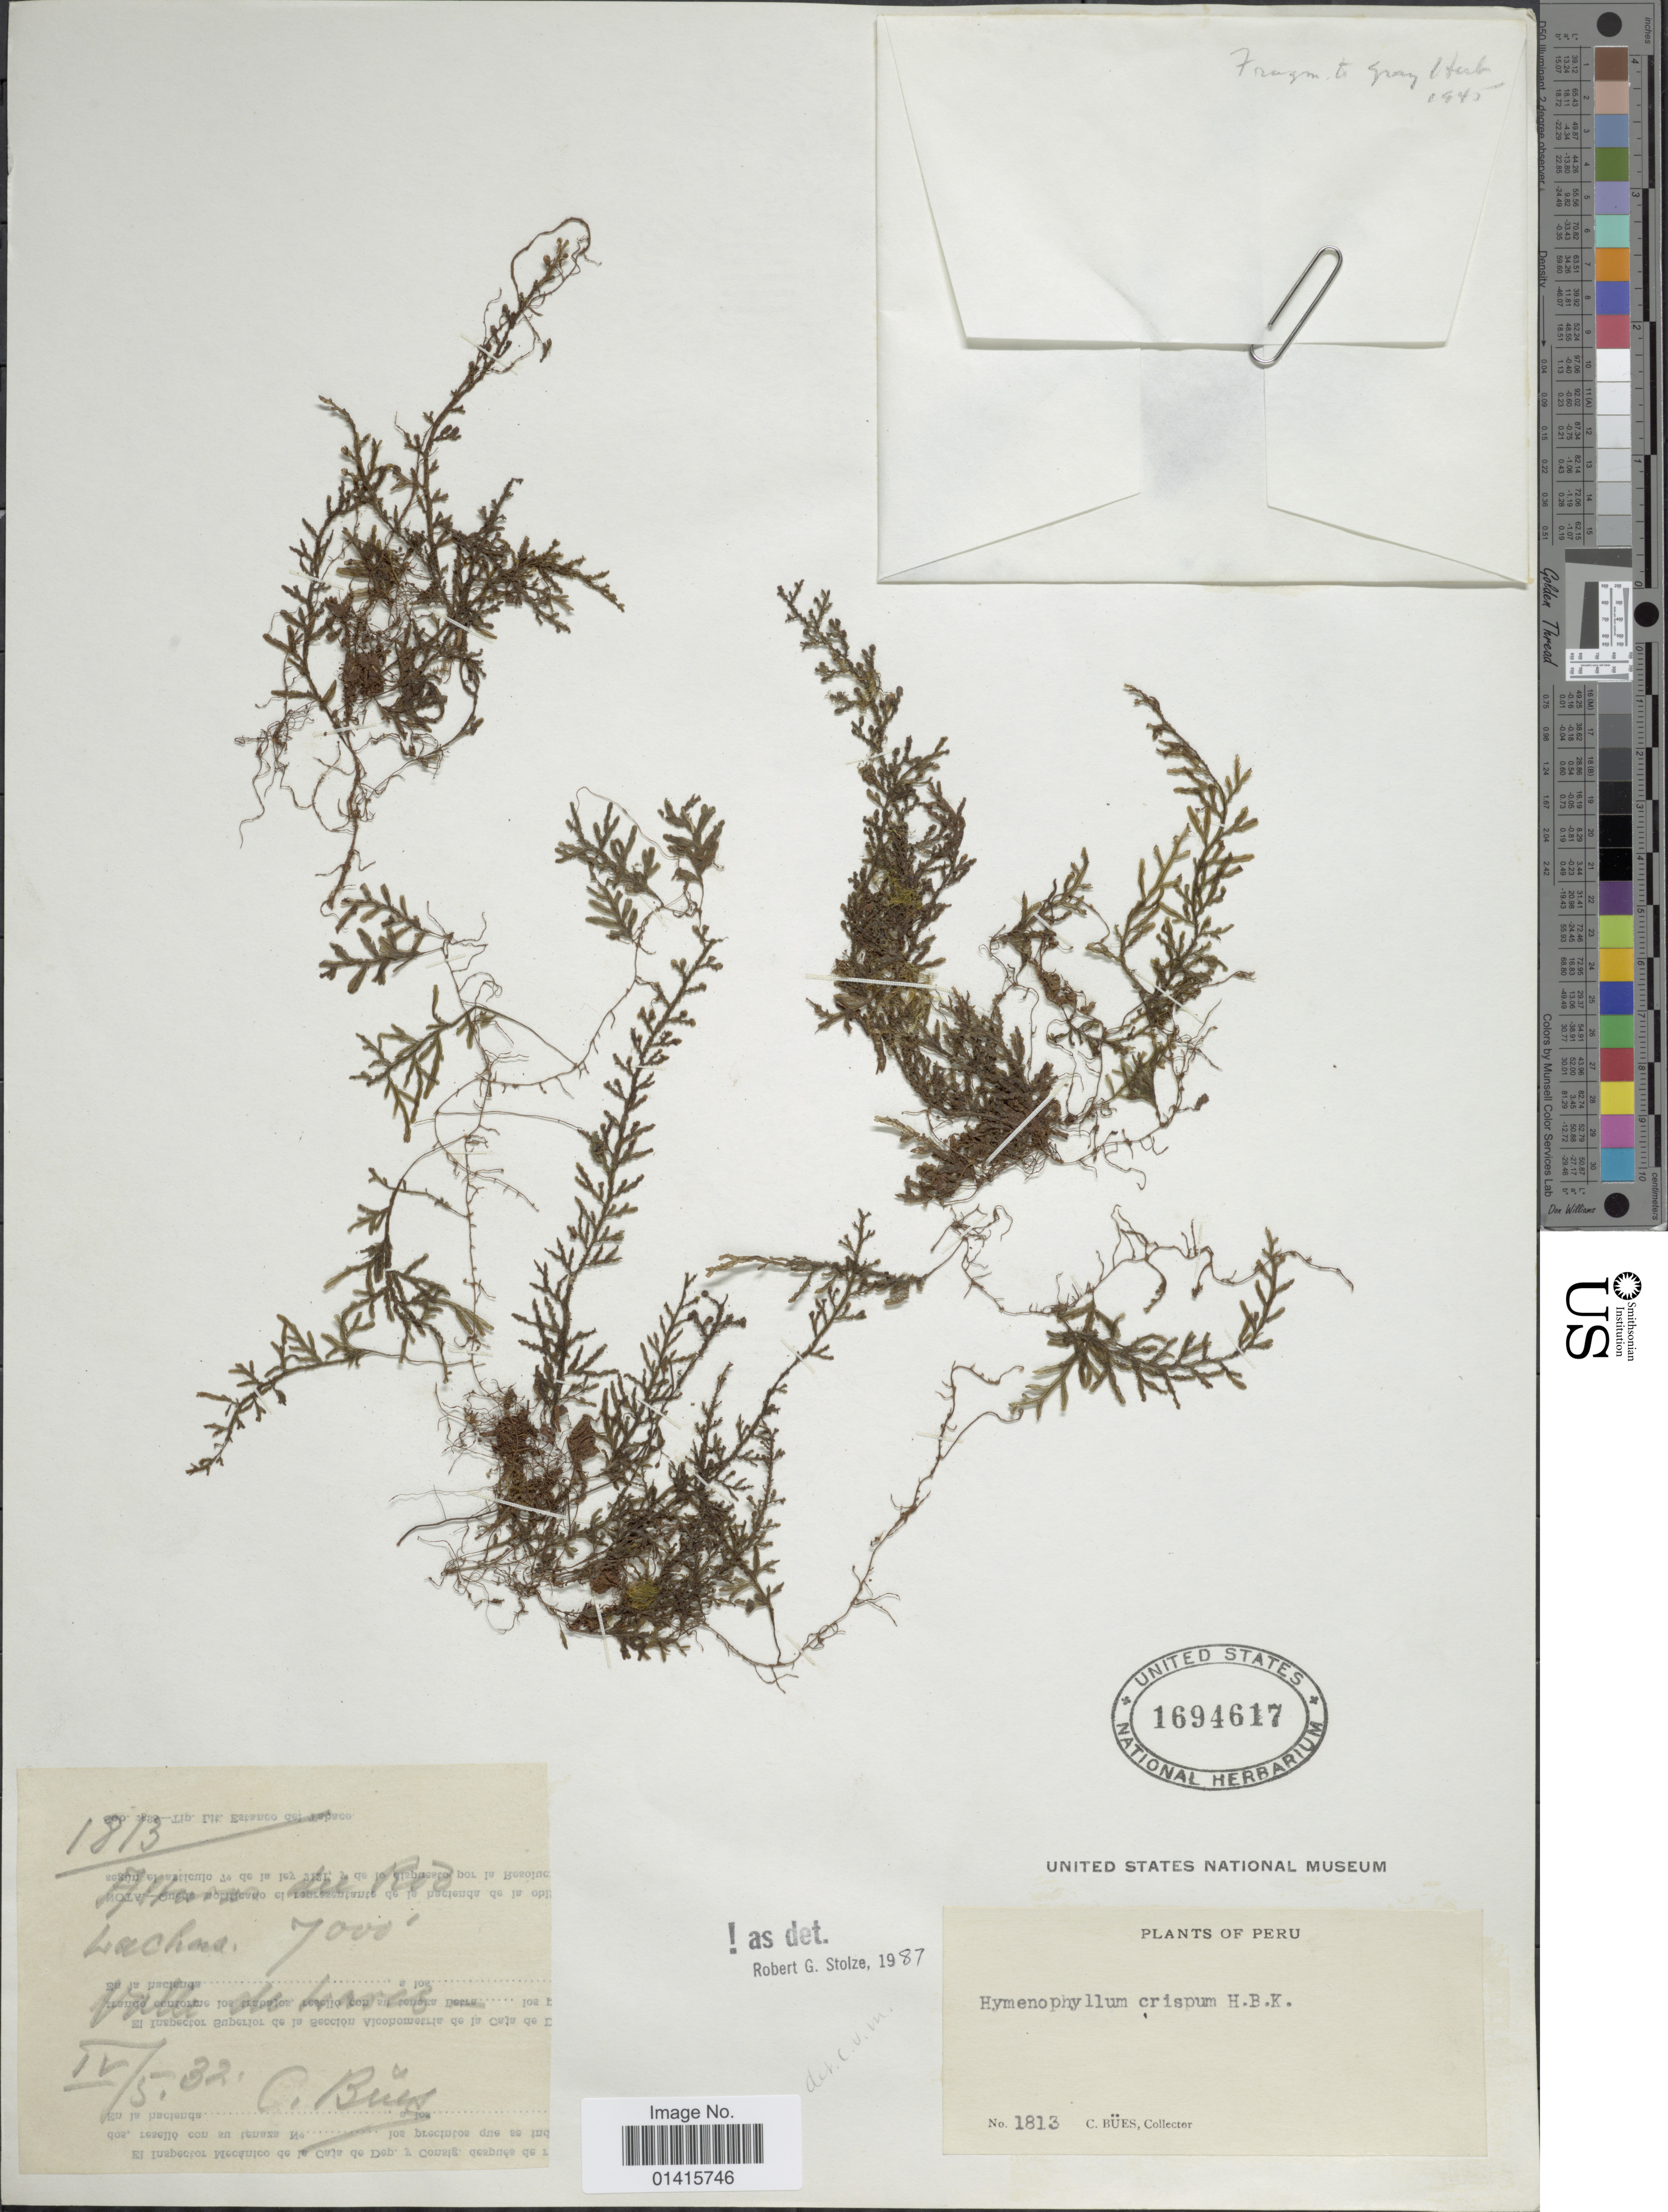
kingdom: Plantae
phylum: Tracheophyta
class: Polypodiopsida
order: Hymenophyllales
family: Hymenophyllaceae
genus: Hymenophyllum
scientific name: Hymenophyllum crispum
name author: Kunth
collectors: C. Bues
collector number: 1813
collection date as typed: Transcribed d/m/y: 5/4/32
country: Peru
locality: Altura del Rio Lachac, Valle de Lares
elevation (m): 2134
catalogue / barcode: US 1694617